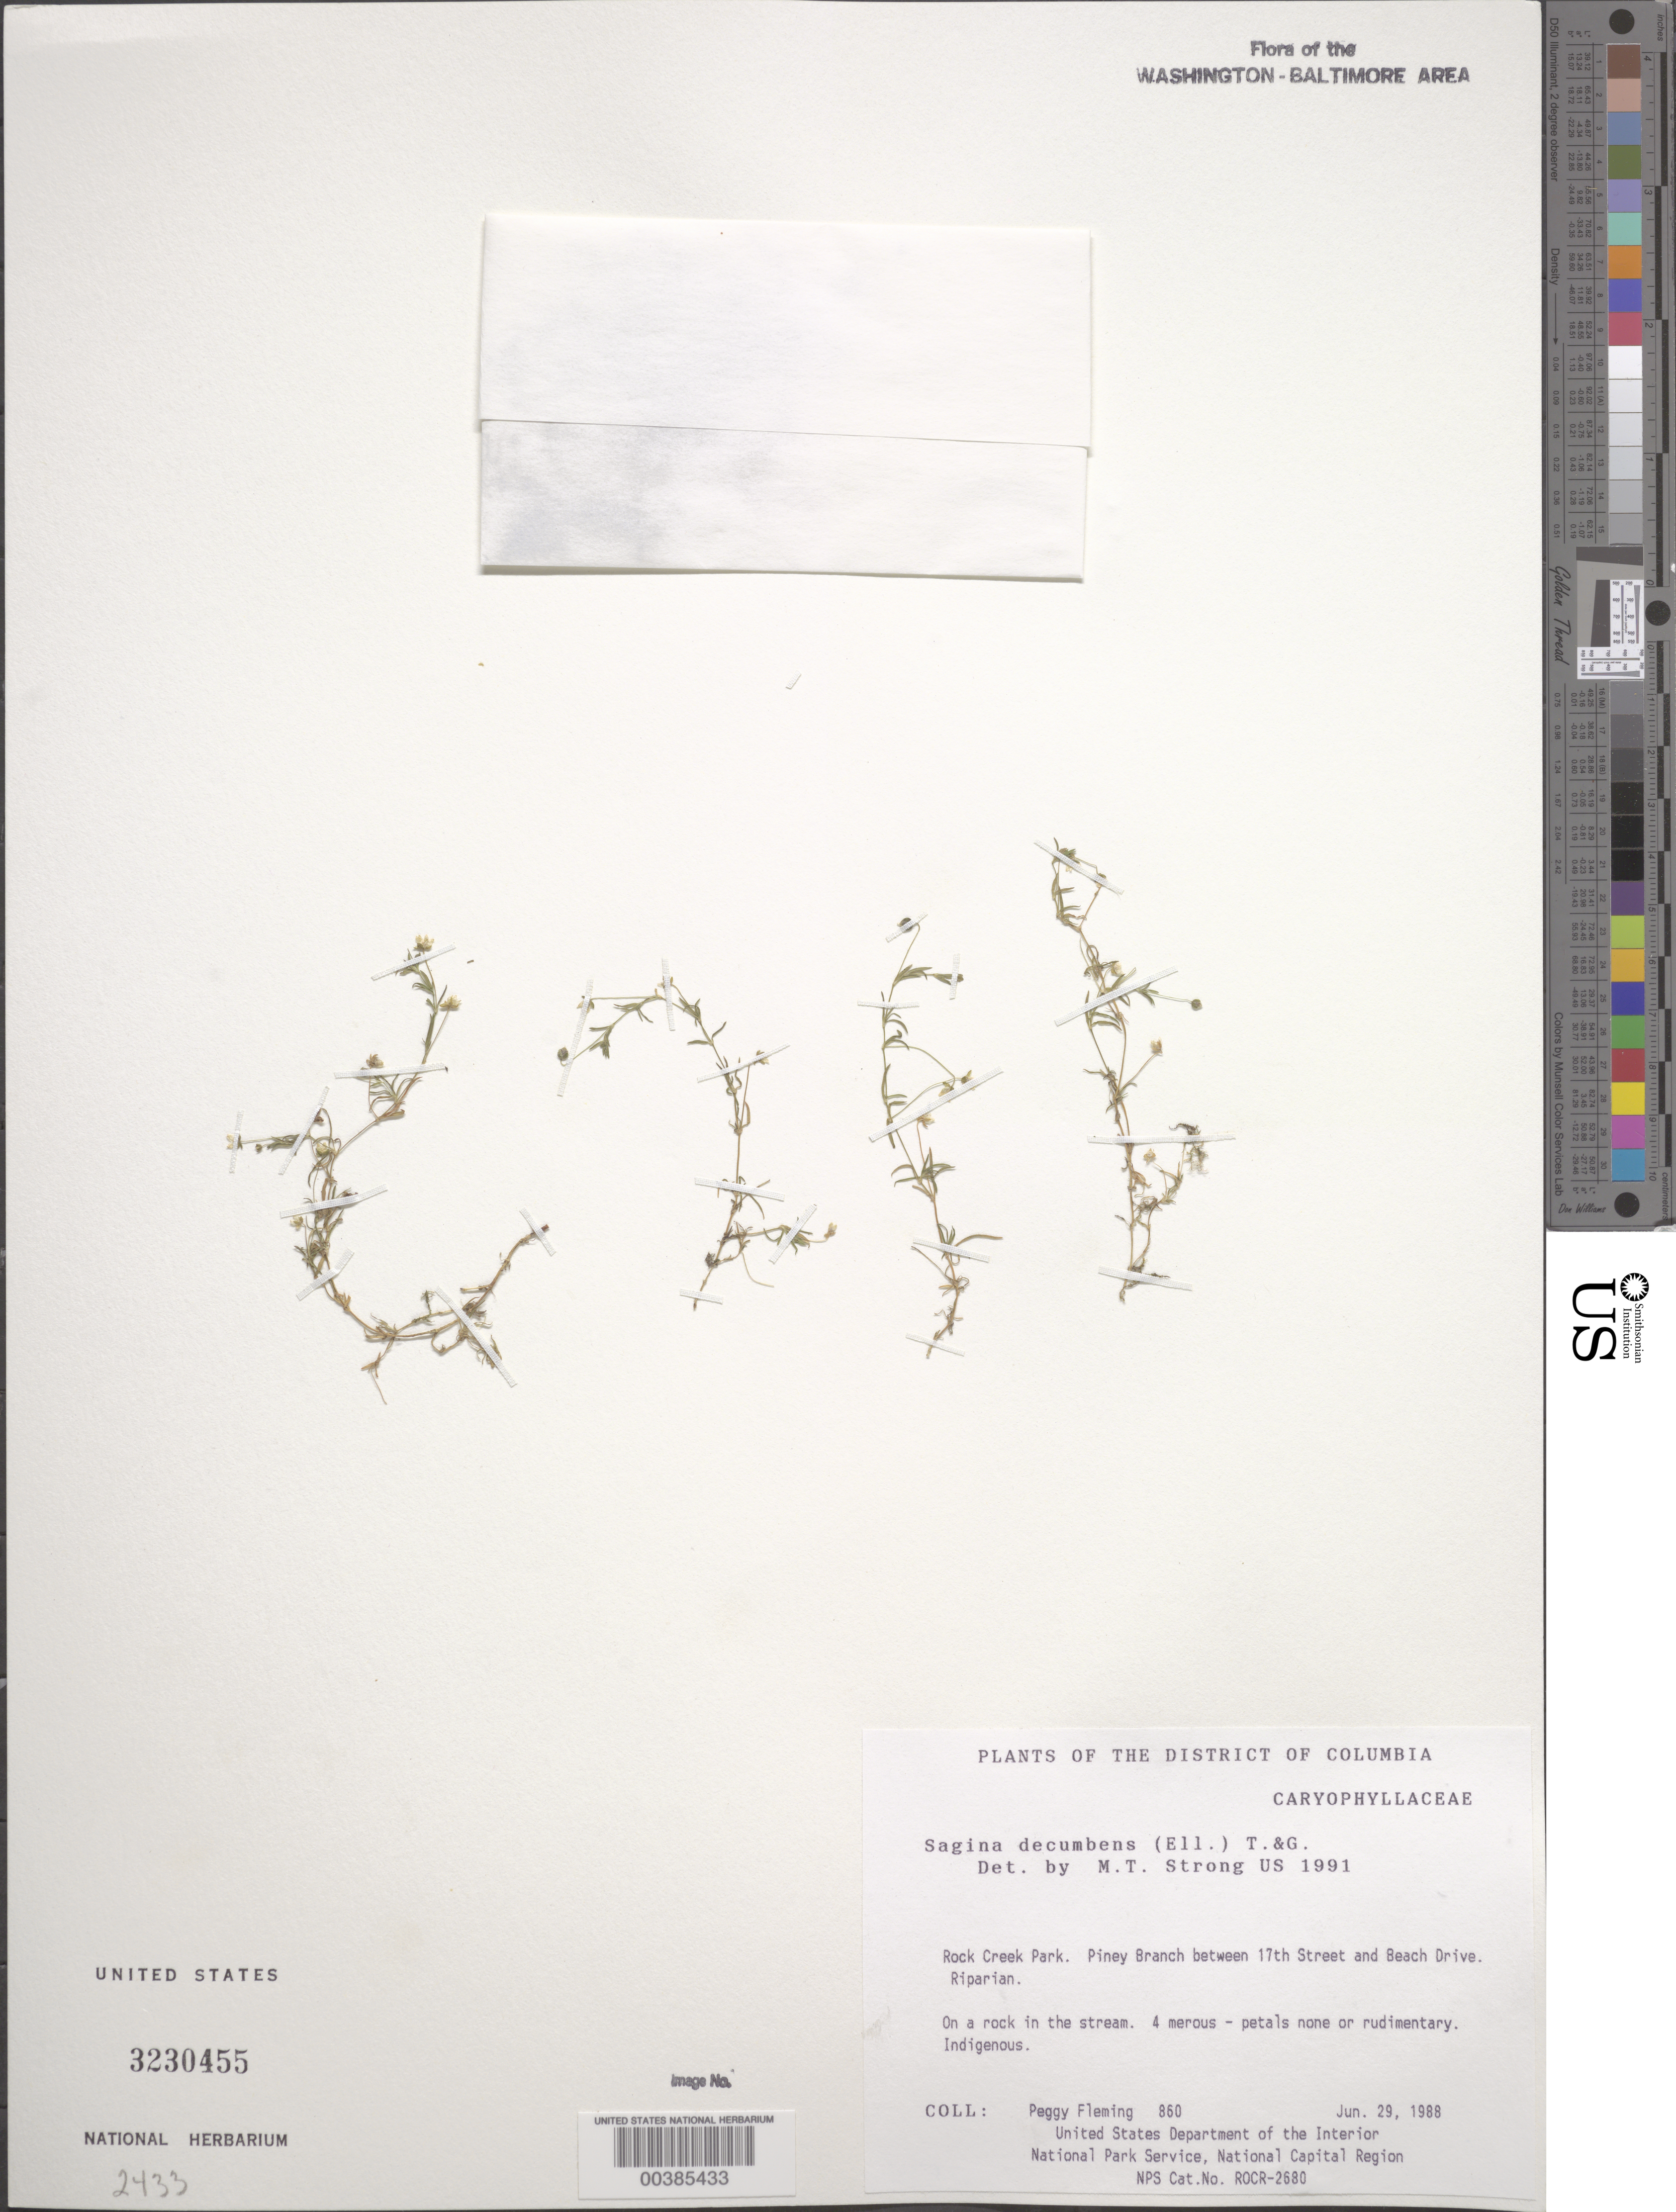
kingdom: Plantae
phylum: Tracheophyta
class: Magnoliopsida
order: Caryophyllales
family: Caryophyllaceae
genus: Sagina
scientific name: Sagina decumbens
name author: (Elliott) Torr. & A. Gray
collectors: P. Fleming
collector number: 860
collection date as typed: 29 Jun 1988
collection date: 1988-06-29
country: United States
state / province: District of Columbia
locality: Rock Creek Park, Piney Branch between 17th St and Beach Drive Rock Creek Park & vicinity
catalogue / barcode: US 3230455